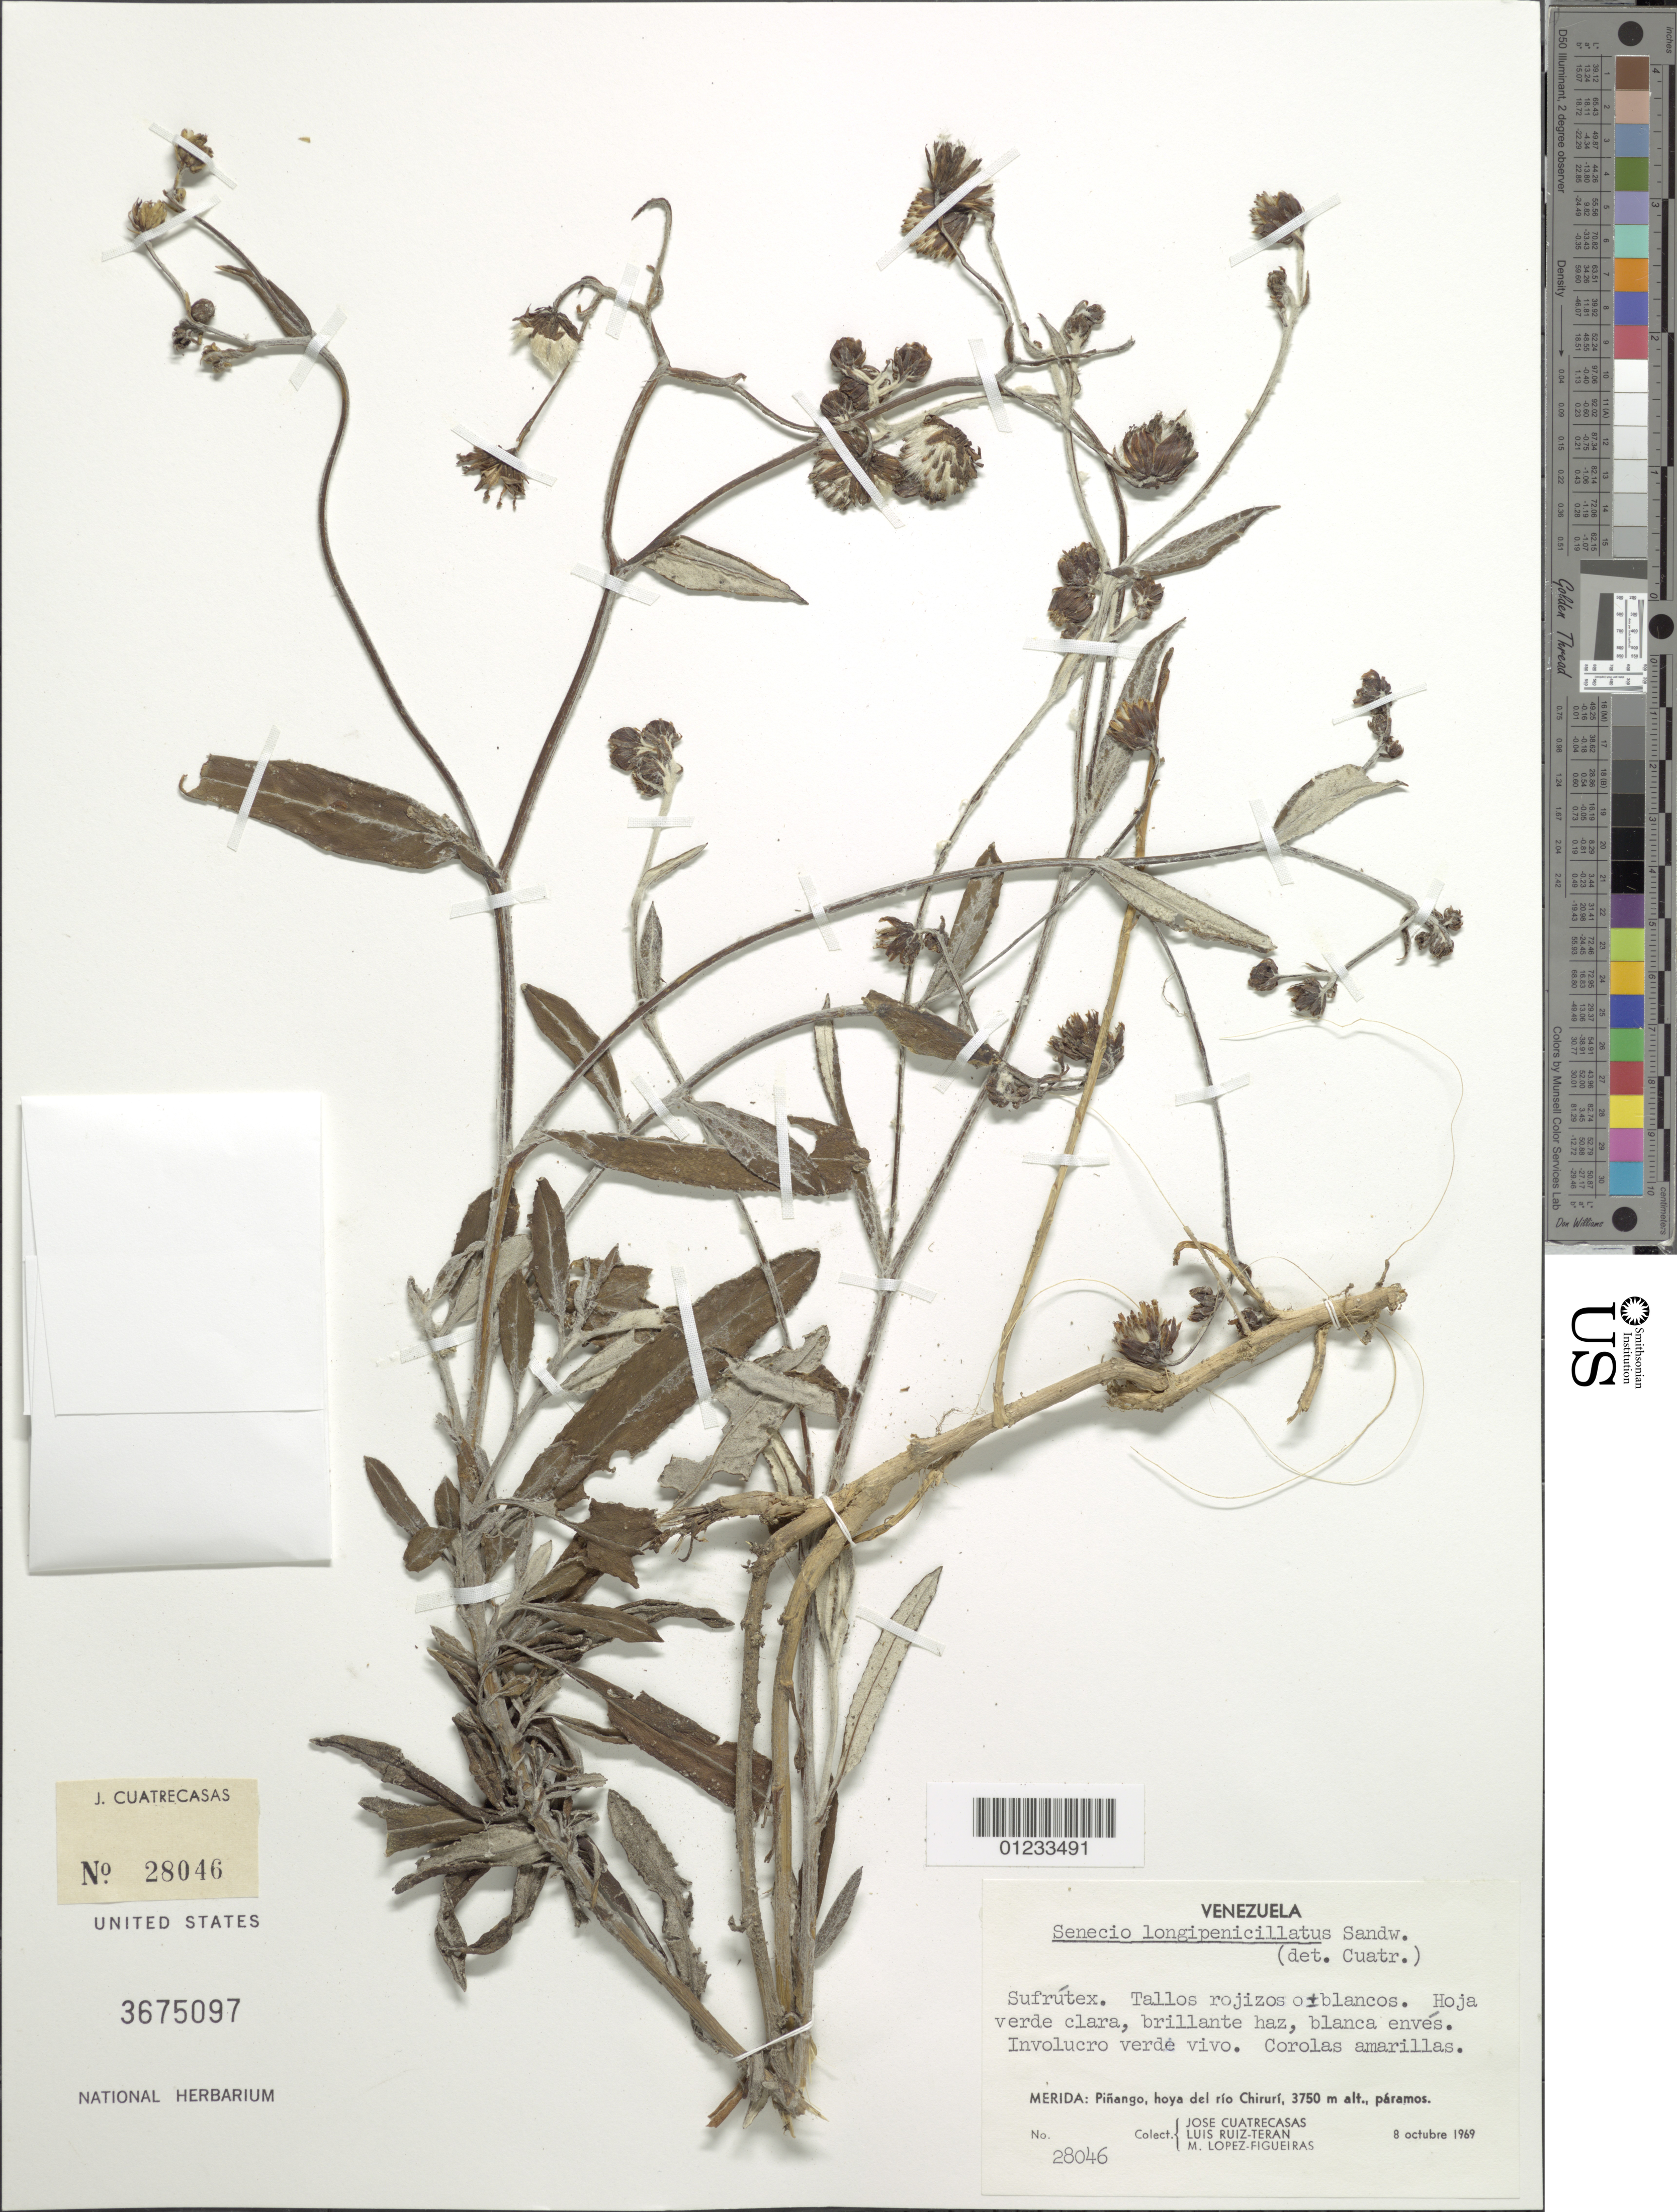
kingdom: Plantae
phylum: Tracheophyta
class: Magnoliopsida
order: Asterales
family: Asteraceae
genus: Senecio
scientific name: Senecio longepenicillatus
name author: Sch. Bip. ex Sandw.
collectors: J. Cuatrecasas, L. E. Ruíz-Terán & M. López Figueiras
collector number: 28046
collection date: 1969-10-08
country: Venezuela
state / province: Mérida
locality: Piñango, hoya del río Chirurí.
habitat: paramos.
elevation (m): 3750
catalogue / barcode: US 3675097